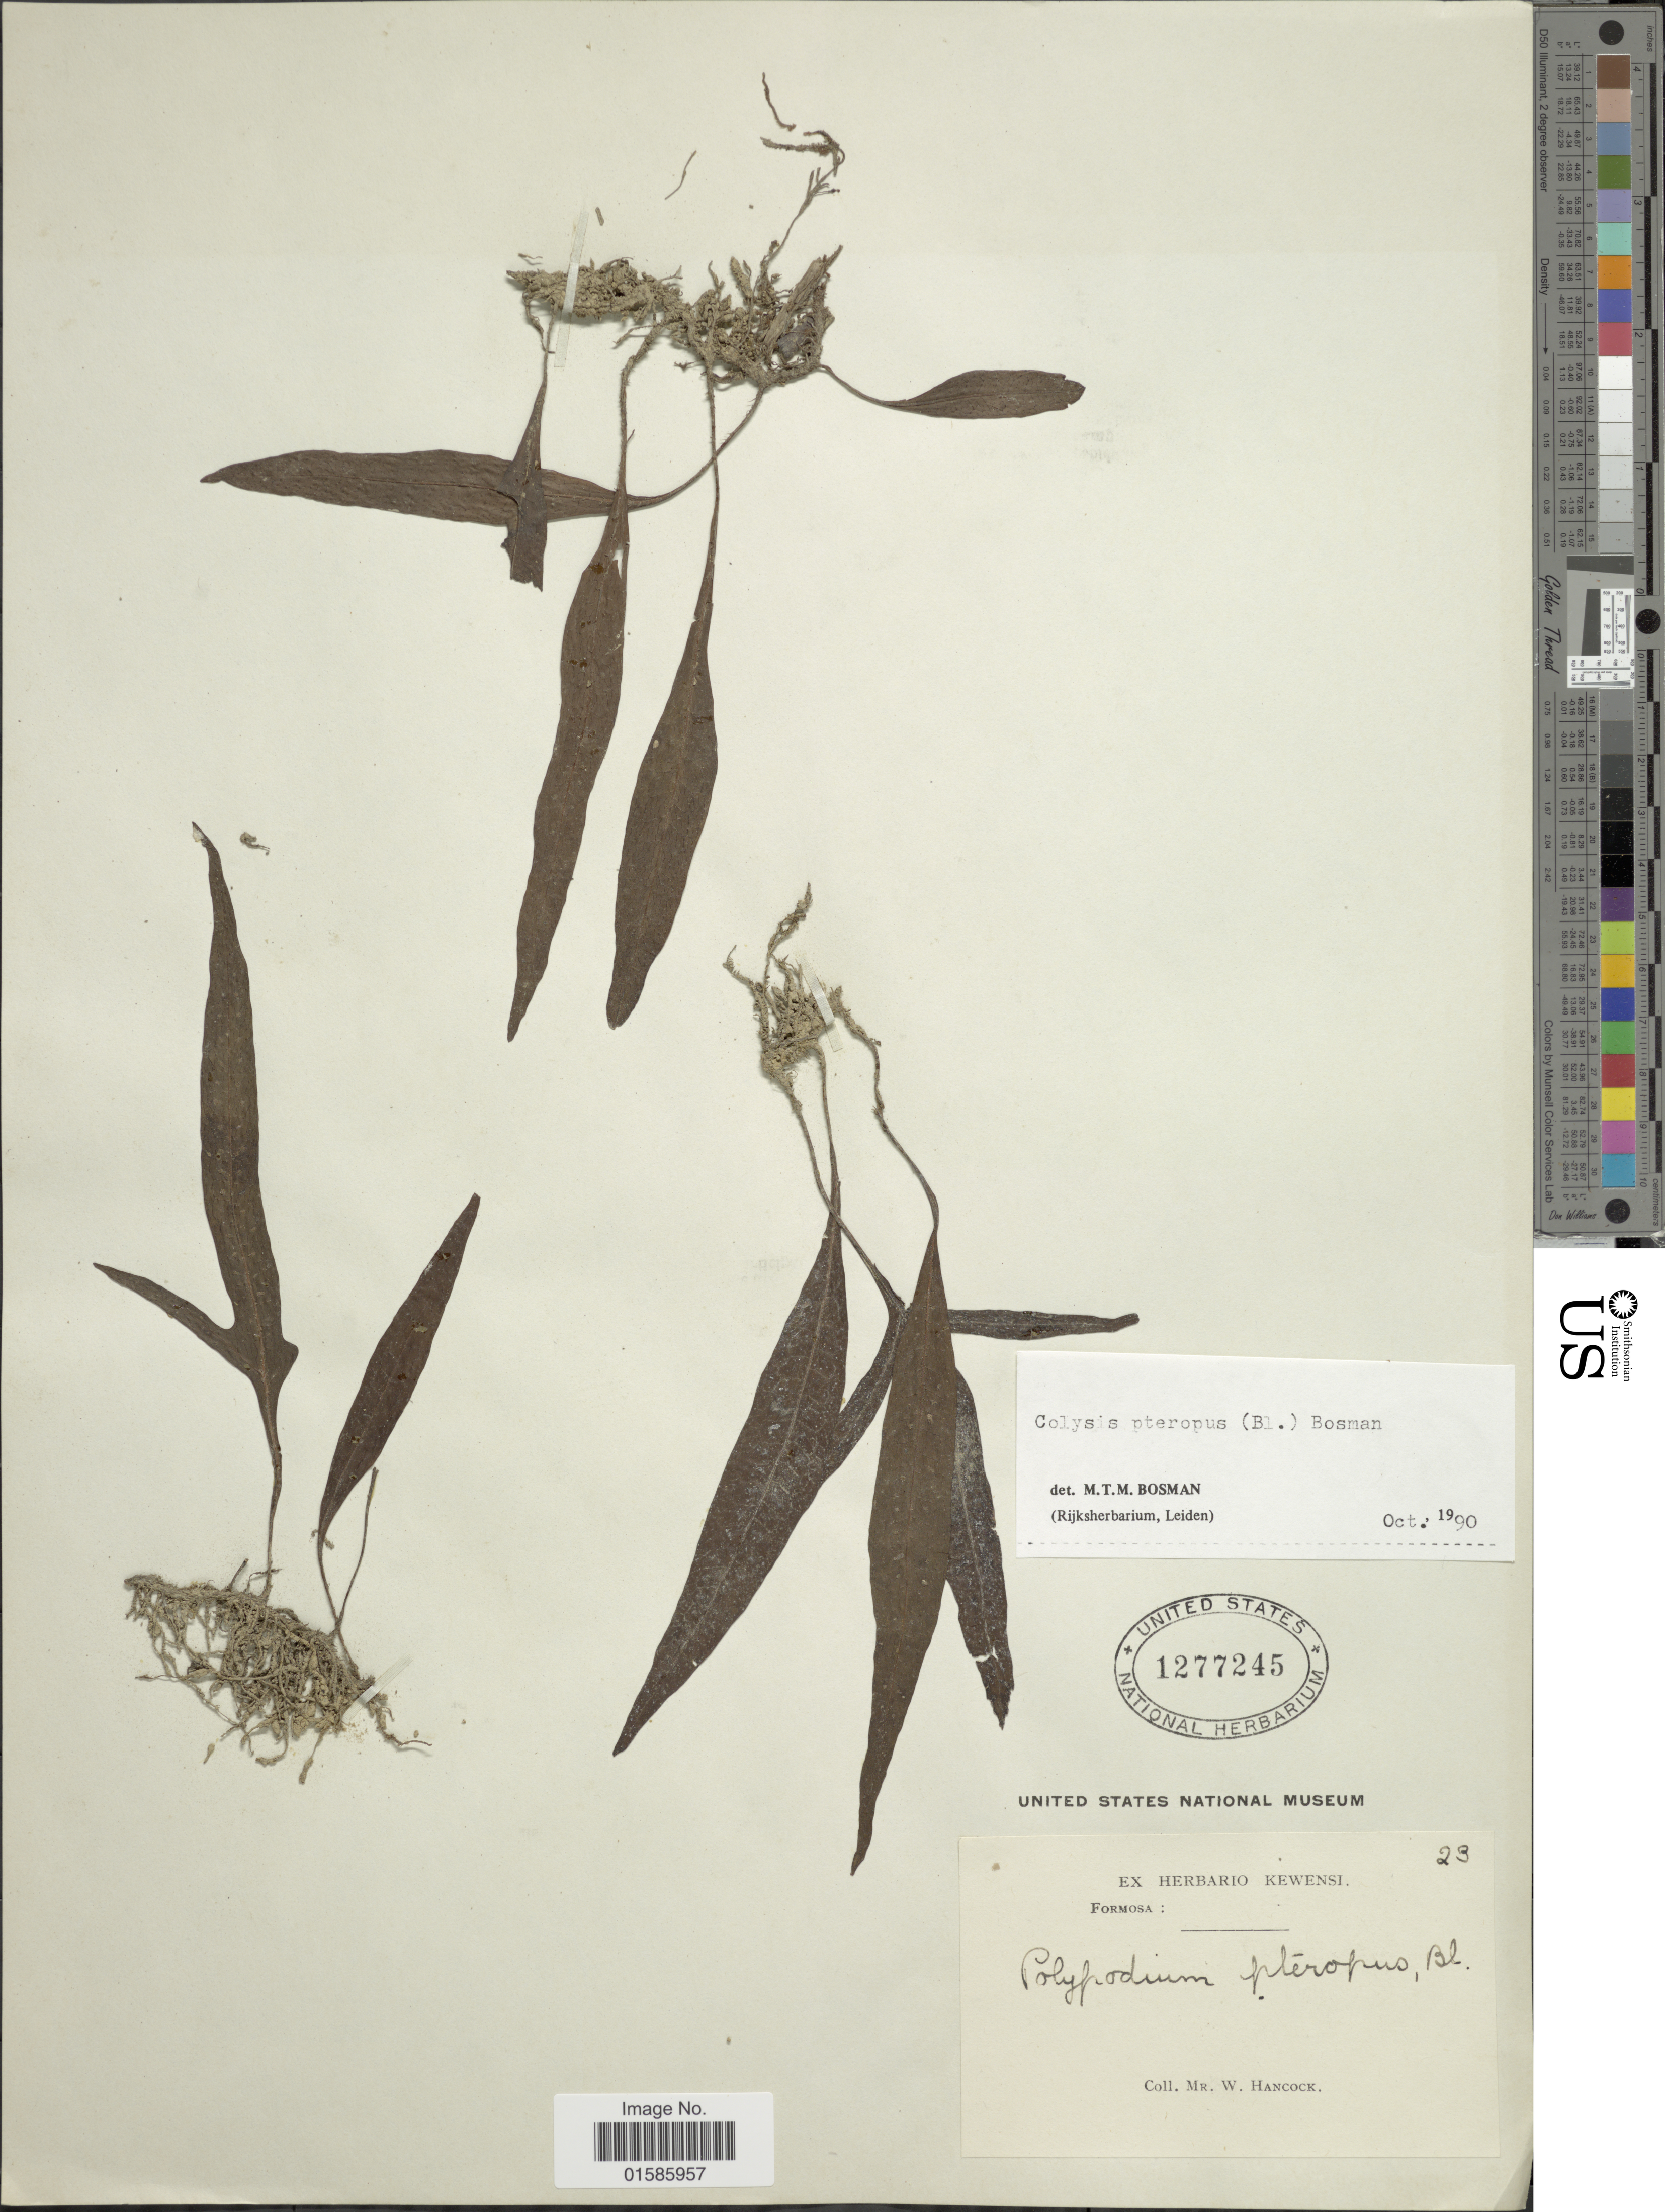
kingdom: Plantae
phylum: Tracheophyta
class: Polypodiopsida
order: Polypodiales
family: Polypodiaceae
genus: Microsorum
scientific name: Microsorum pteropus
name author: (Blume) Copel.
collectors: W. Hancock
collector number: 23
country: Taiwan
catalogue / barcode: US 1277245